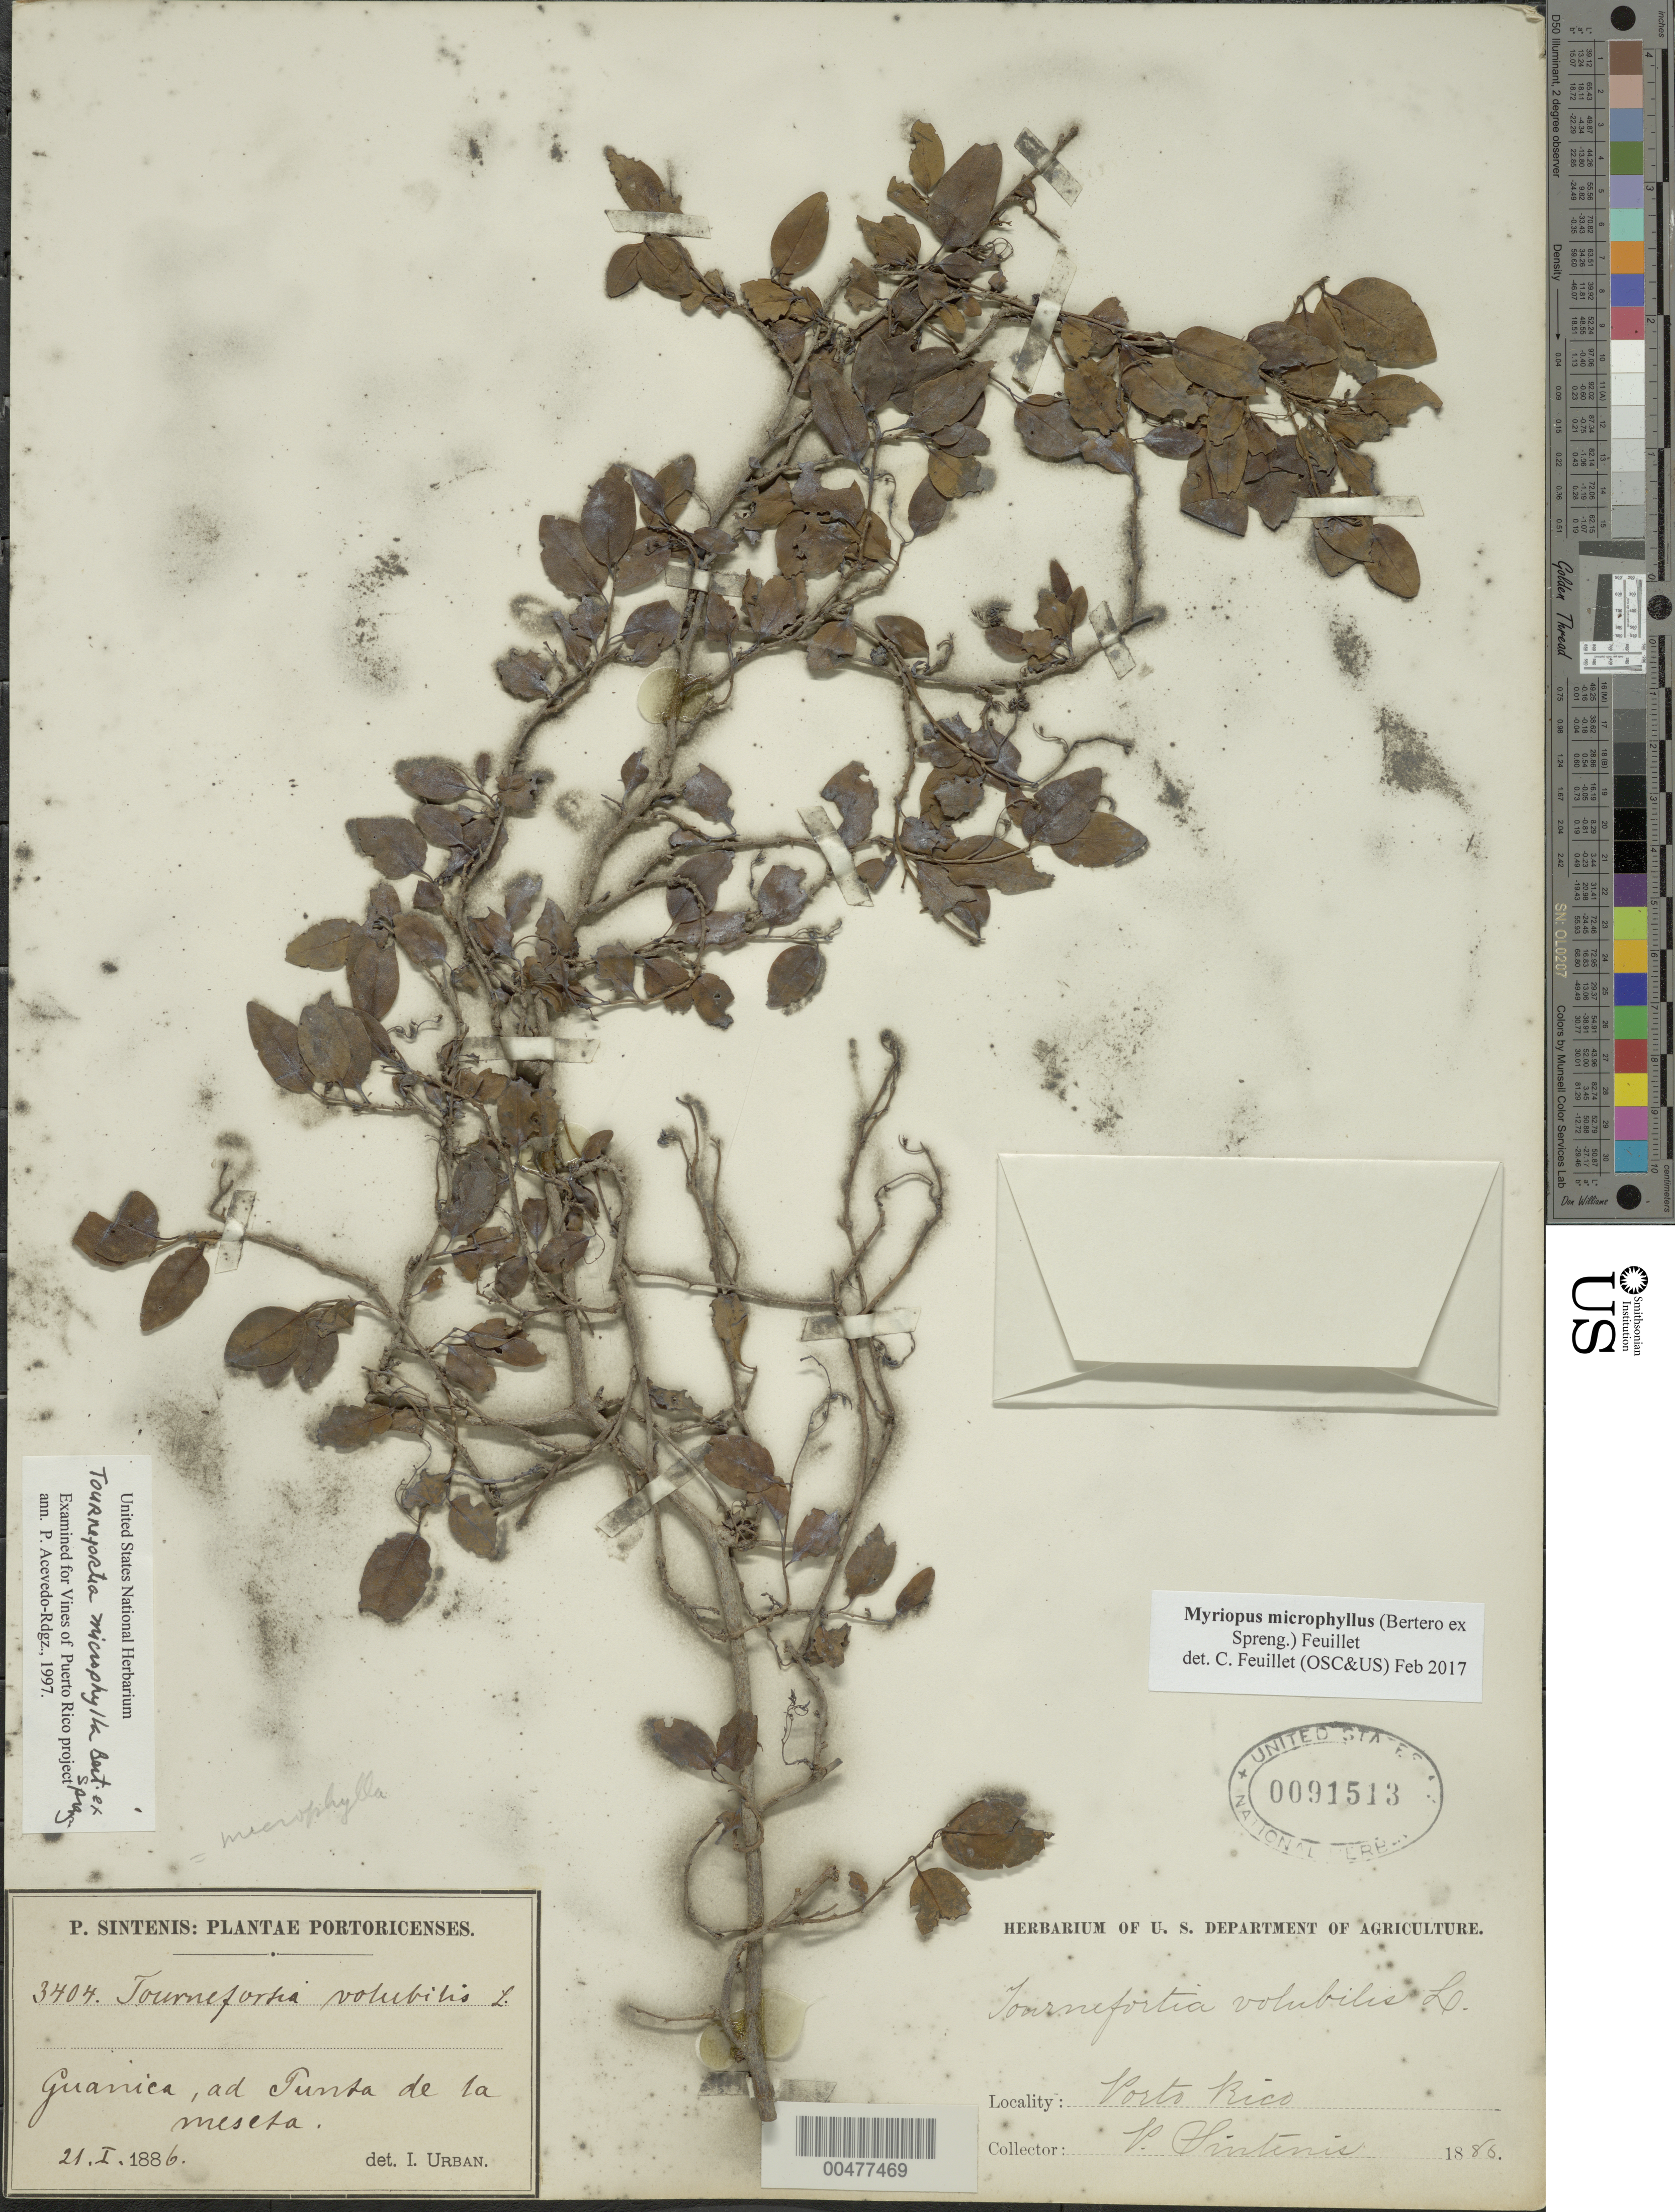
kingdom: Plantae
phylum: Tracheophyta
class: Magnoliopsida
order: Boraginales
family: Heliotropiaceae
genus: Myriopus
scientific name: Myriopus microphyllus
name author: (Bertero ex Spreng.) Feuillet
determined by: Feuillet, C.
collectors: P. Sintenis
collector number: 3404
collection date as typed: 24 Jan 1886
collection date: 1886-01-24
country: Puerto Rico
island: Greater Antilles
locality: Guanica, ad Punta de la Meseta.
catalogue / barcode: US 91513